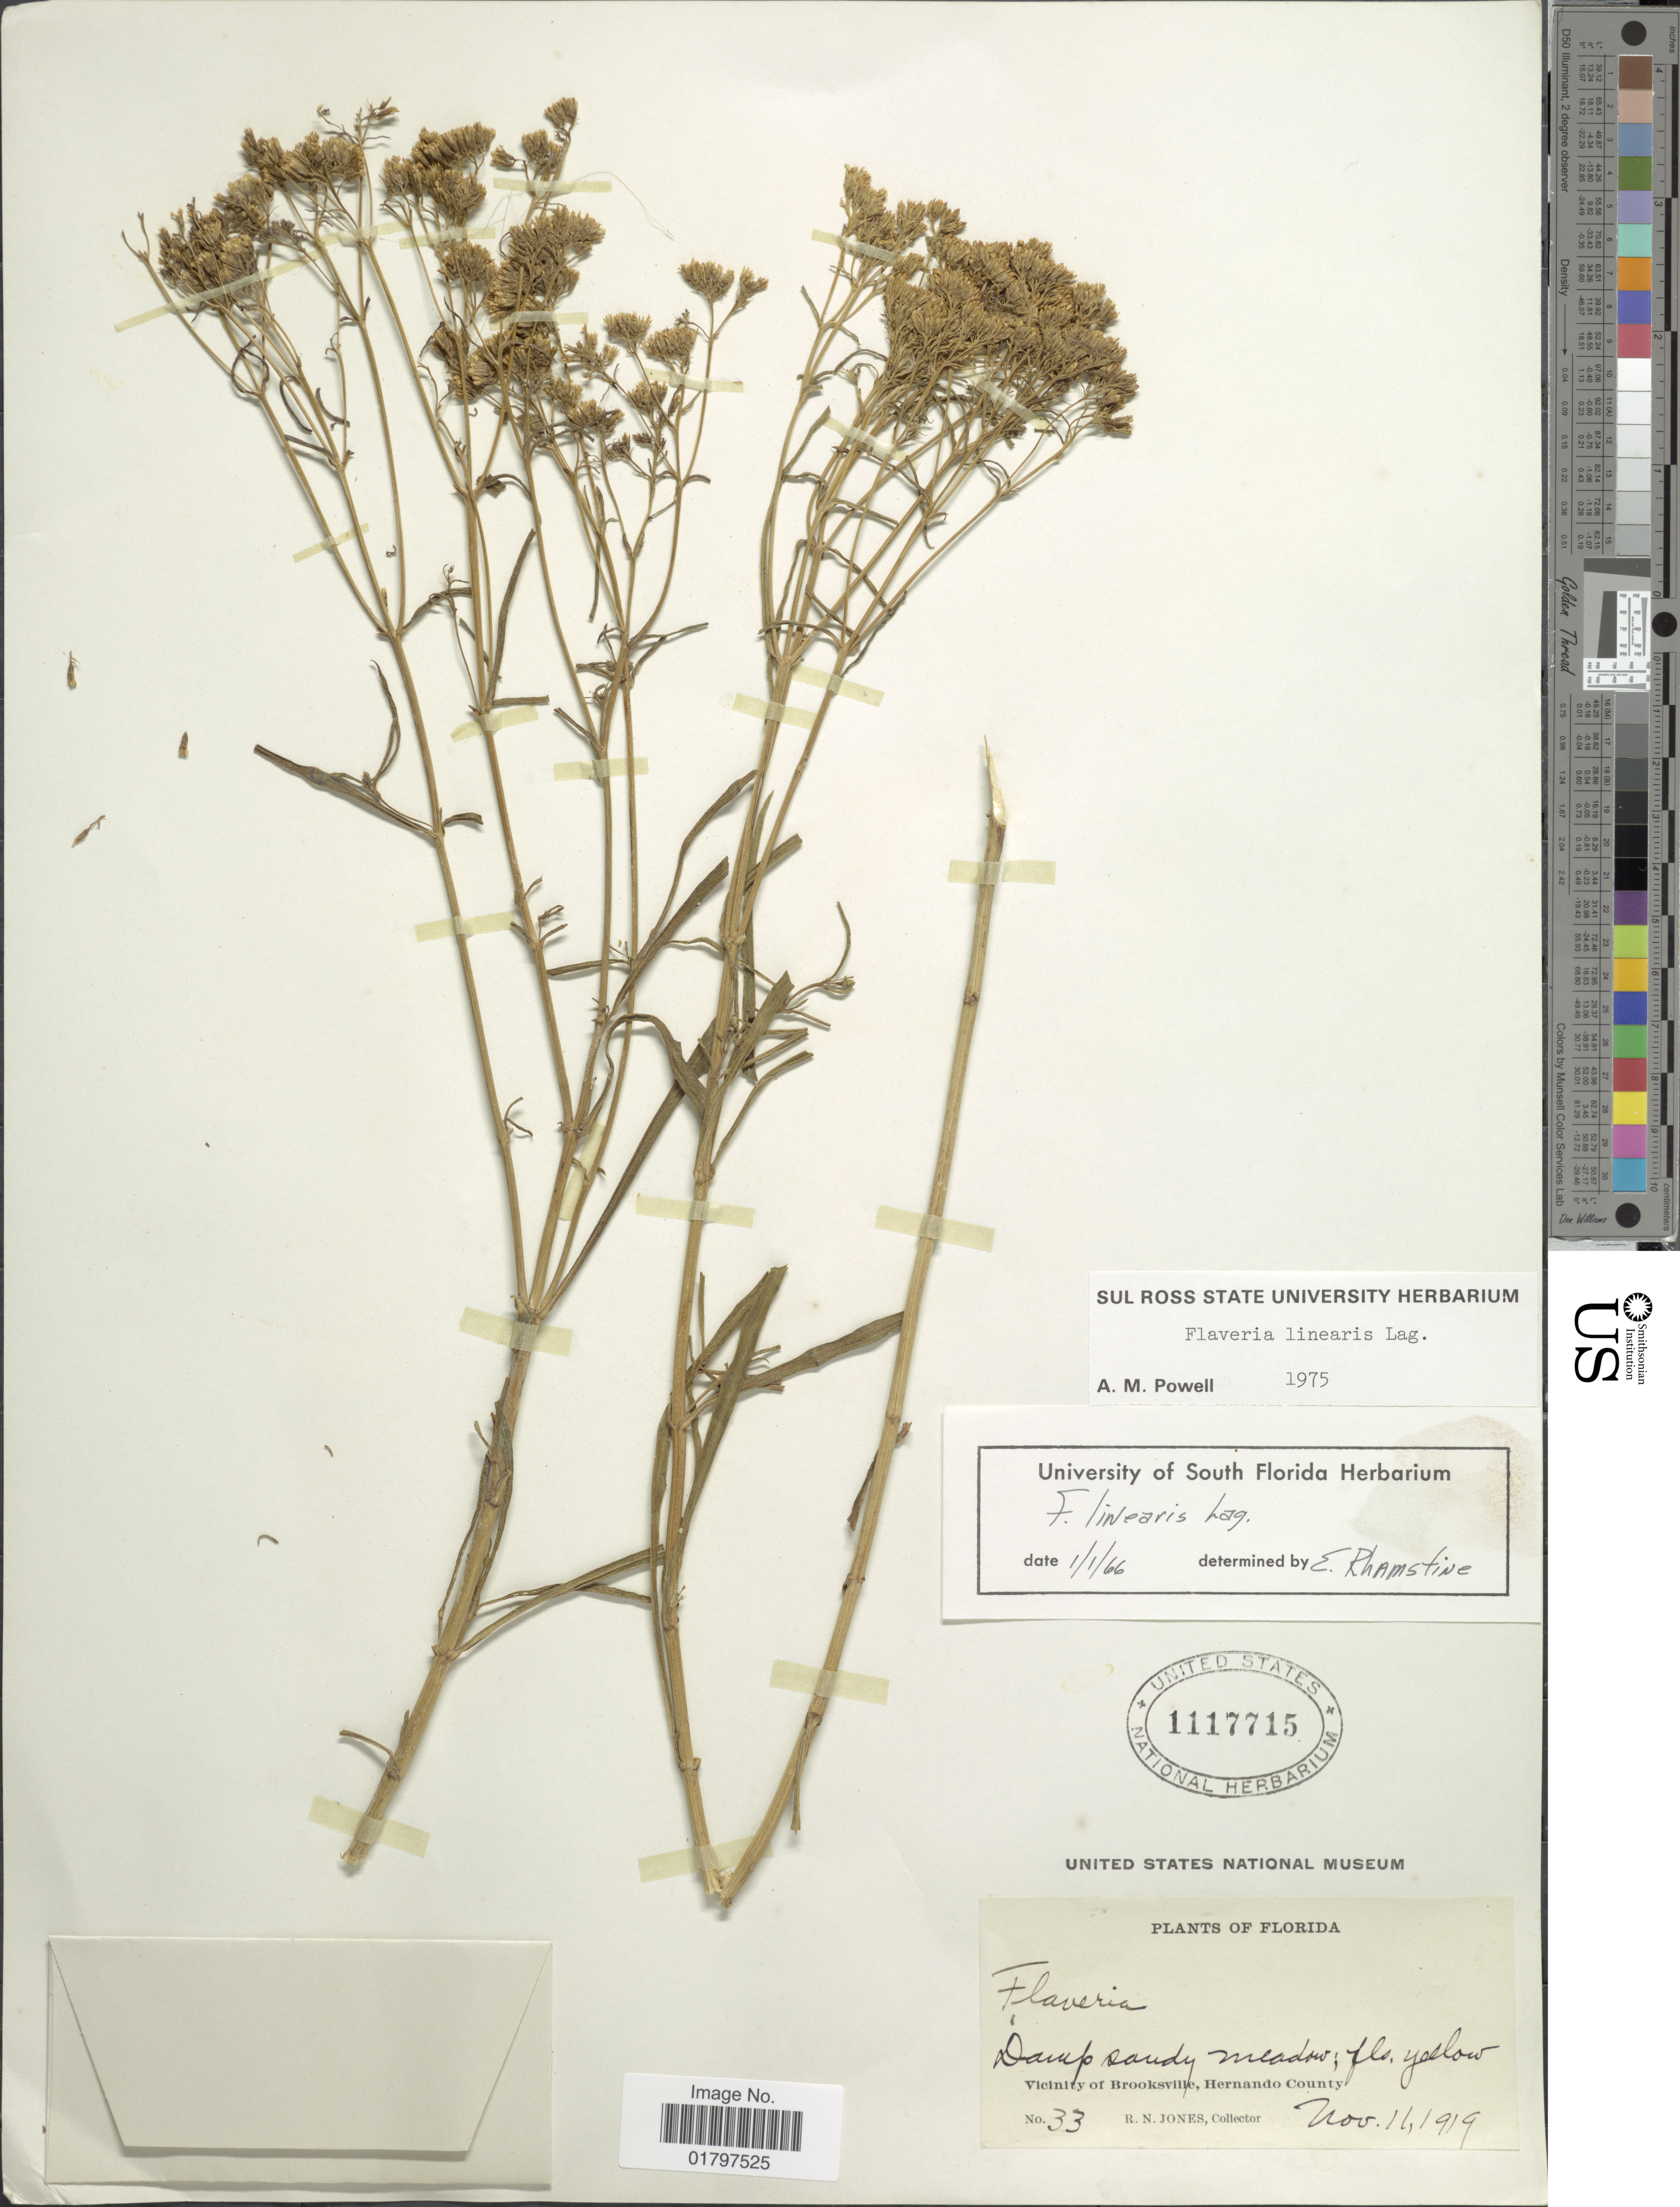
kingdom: Plantae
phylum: Tracheophyta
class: Magnoliopsida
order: Asterales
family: Asteraceae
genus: Flaveria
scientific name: Flaveria linearis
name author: Lag.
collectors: R. N. Jones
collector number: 33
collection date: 1919-11-11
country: United States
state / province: Florida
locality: Vicinity of Brooksville, Hernando County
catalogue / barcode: US 1117715